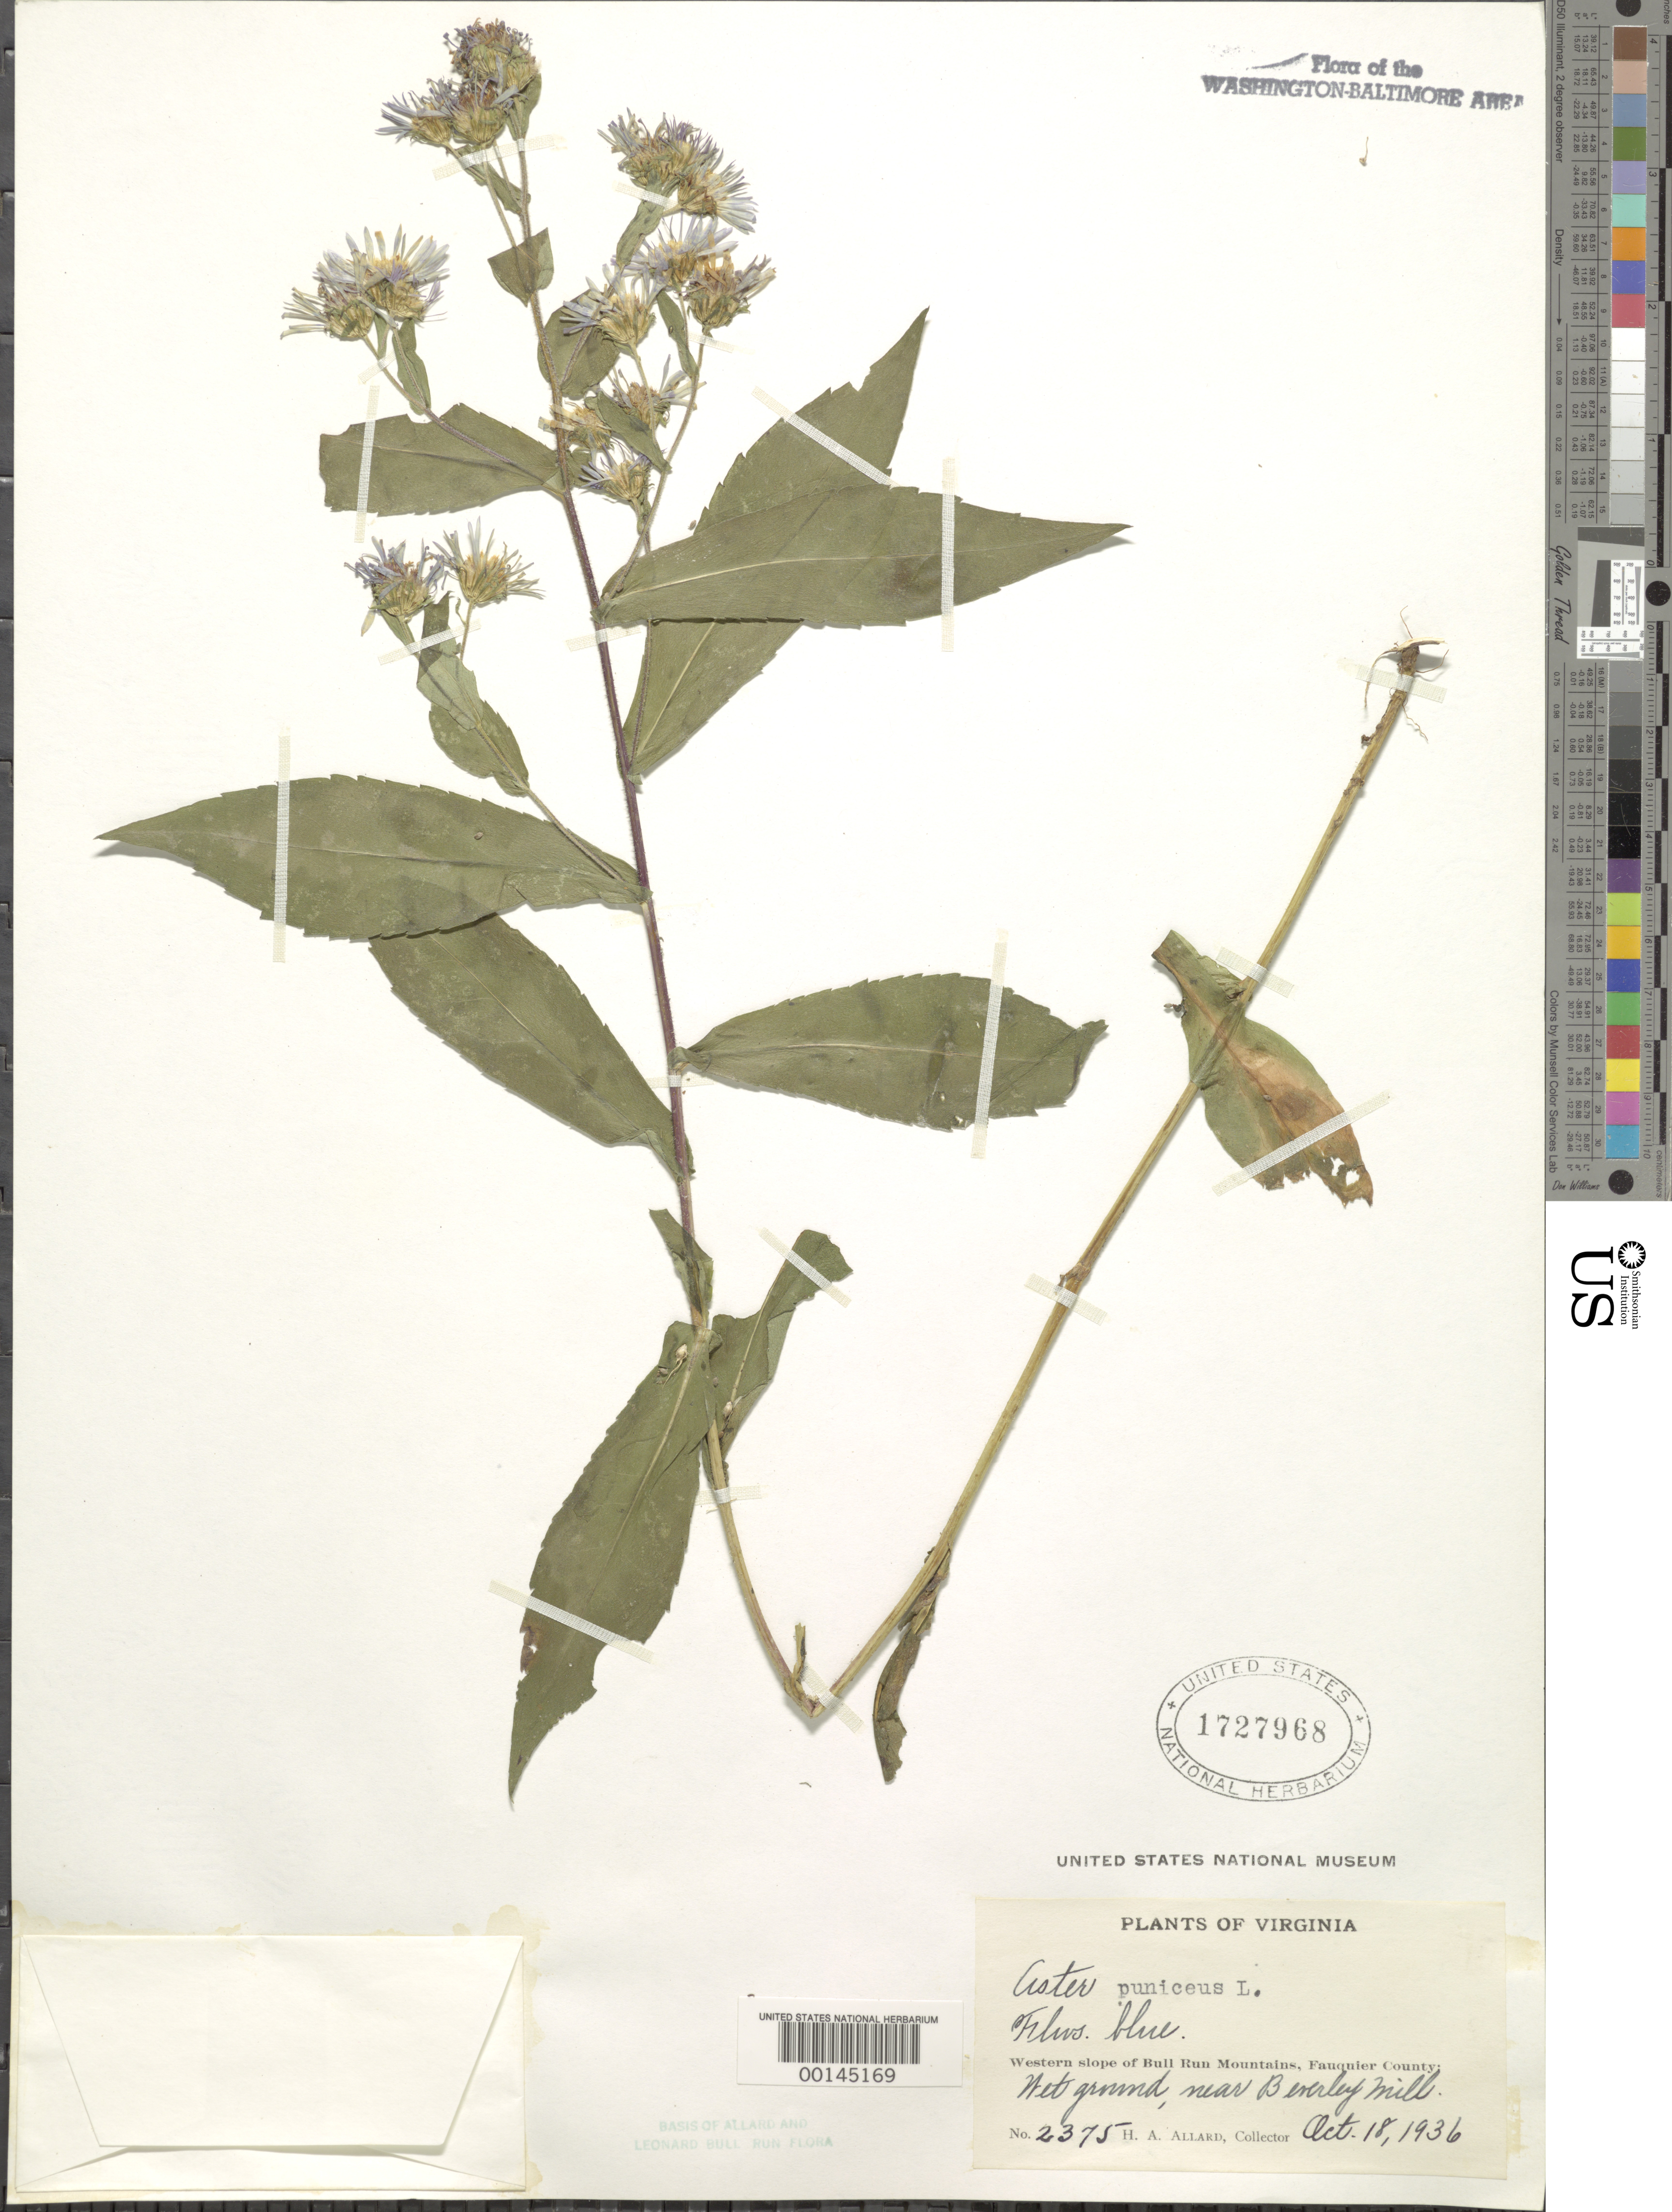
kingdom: Plantae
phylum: Tracheophyta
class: Magnoliopsida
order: Asterales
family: Asteraceae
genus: Symphyotrichum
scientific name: Symphyotrichum puniceum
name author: (L.) Á. Löve & D. Löve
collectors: H. A. Allard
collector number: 2375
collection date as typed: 18 Oct 1936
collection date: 1936-10-18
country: United States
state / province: Virginia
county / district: Fauquier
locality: Near Beverley Mill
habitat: Wet ground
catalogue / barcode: US 1727968